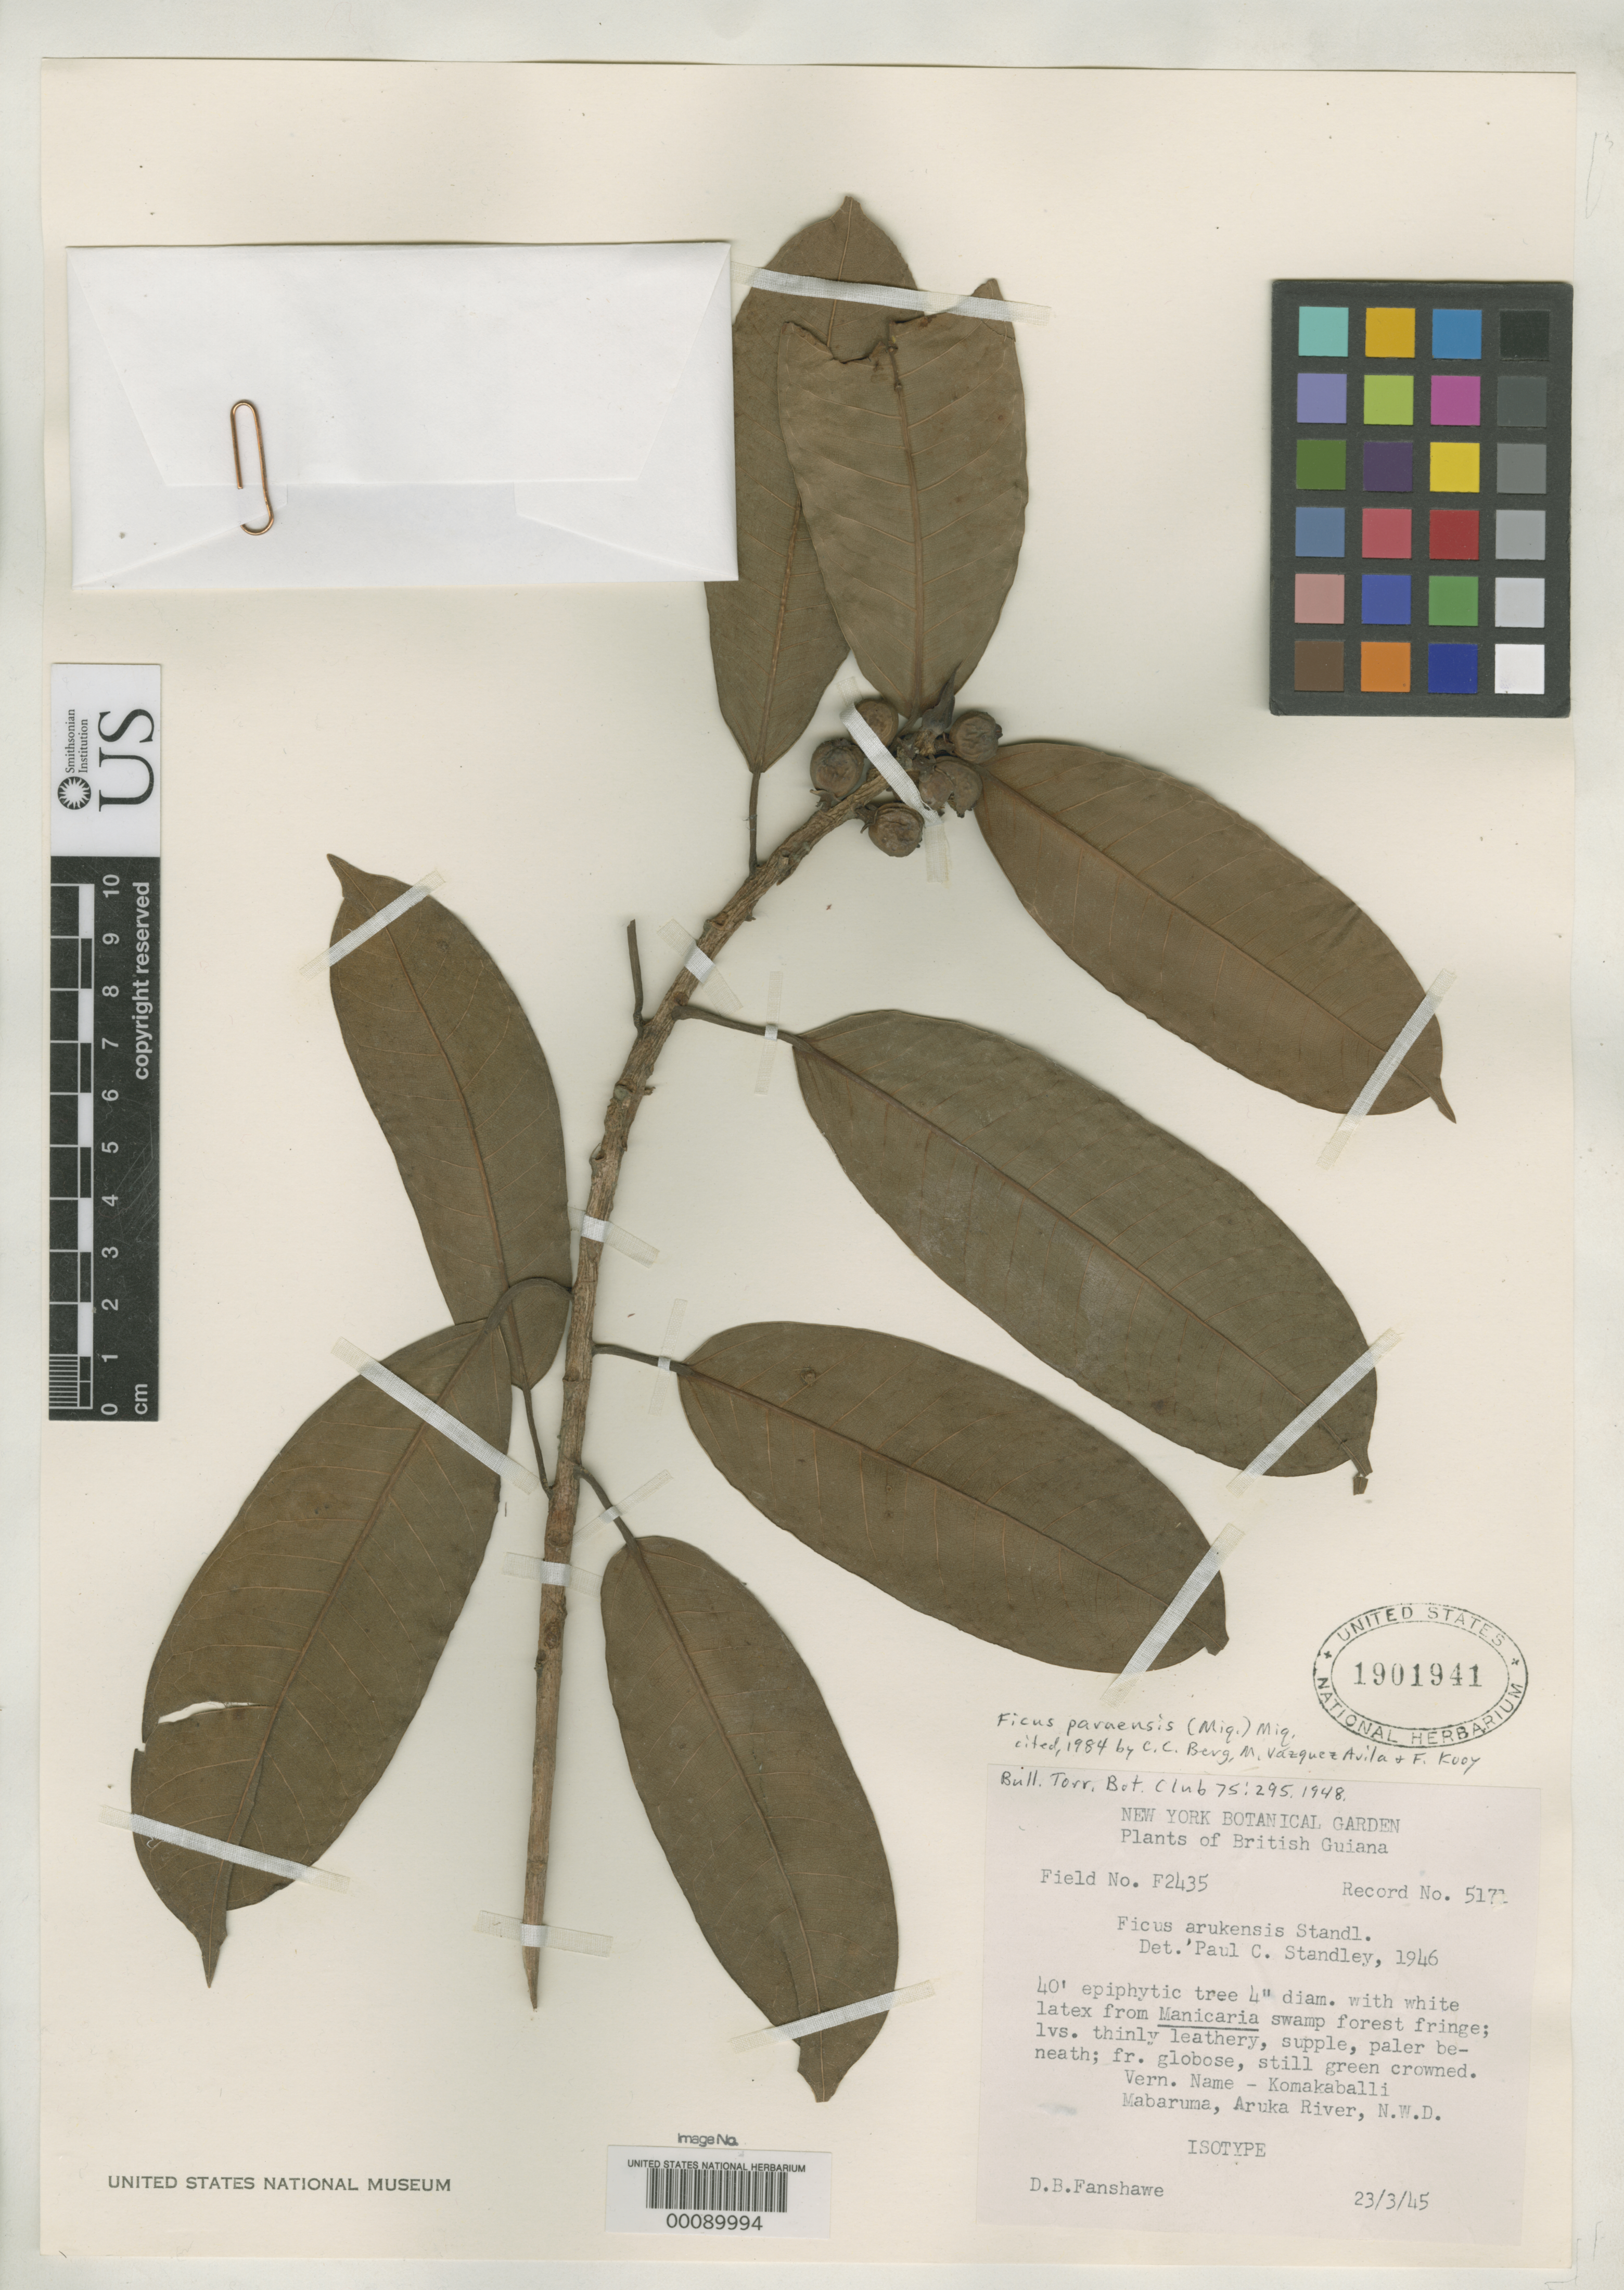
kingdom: Plantae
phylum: Tracheophyta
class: Magnoliopsida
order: Rosales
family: Moraceae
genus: Ficus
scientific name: Ficus arukensis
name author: Standl.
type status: Isotype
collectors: D. B. Fanshawe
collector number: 2435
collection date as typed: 23 Mar 1945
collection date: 1945-03-23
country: Guyana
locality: Mabaruma, Aruka River. North West Dist.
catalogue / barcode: US 1901941